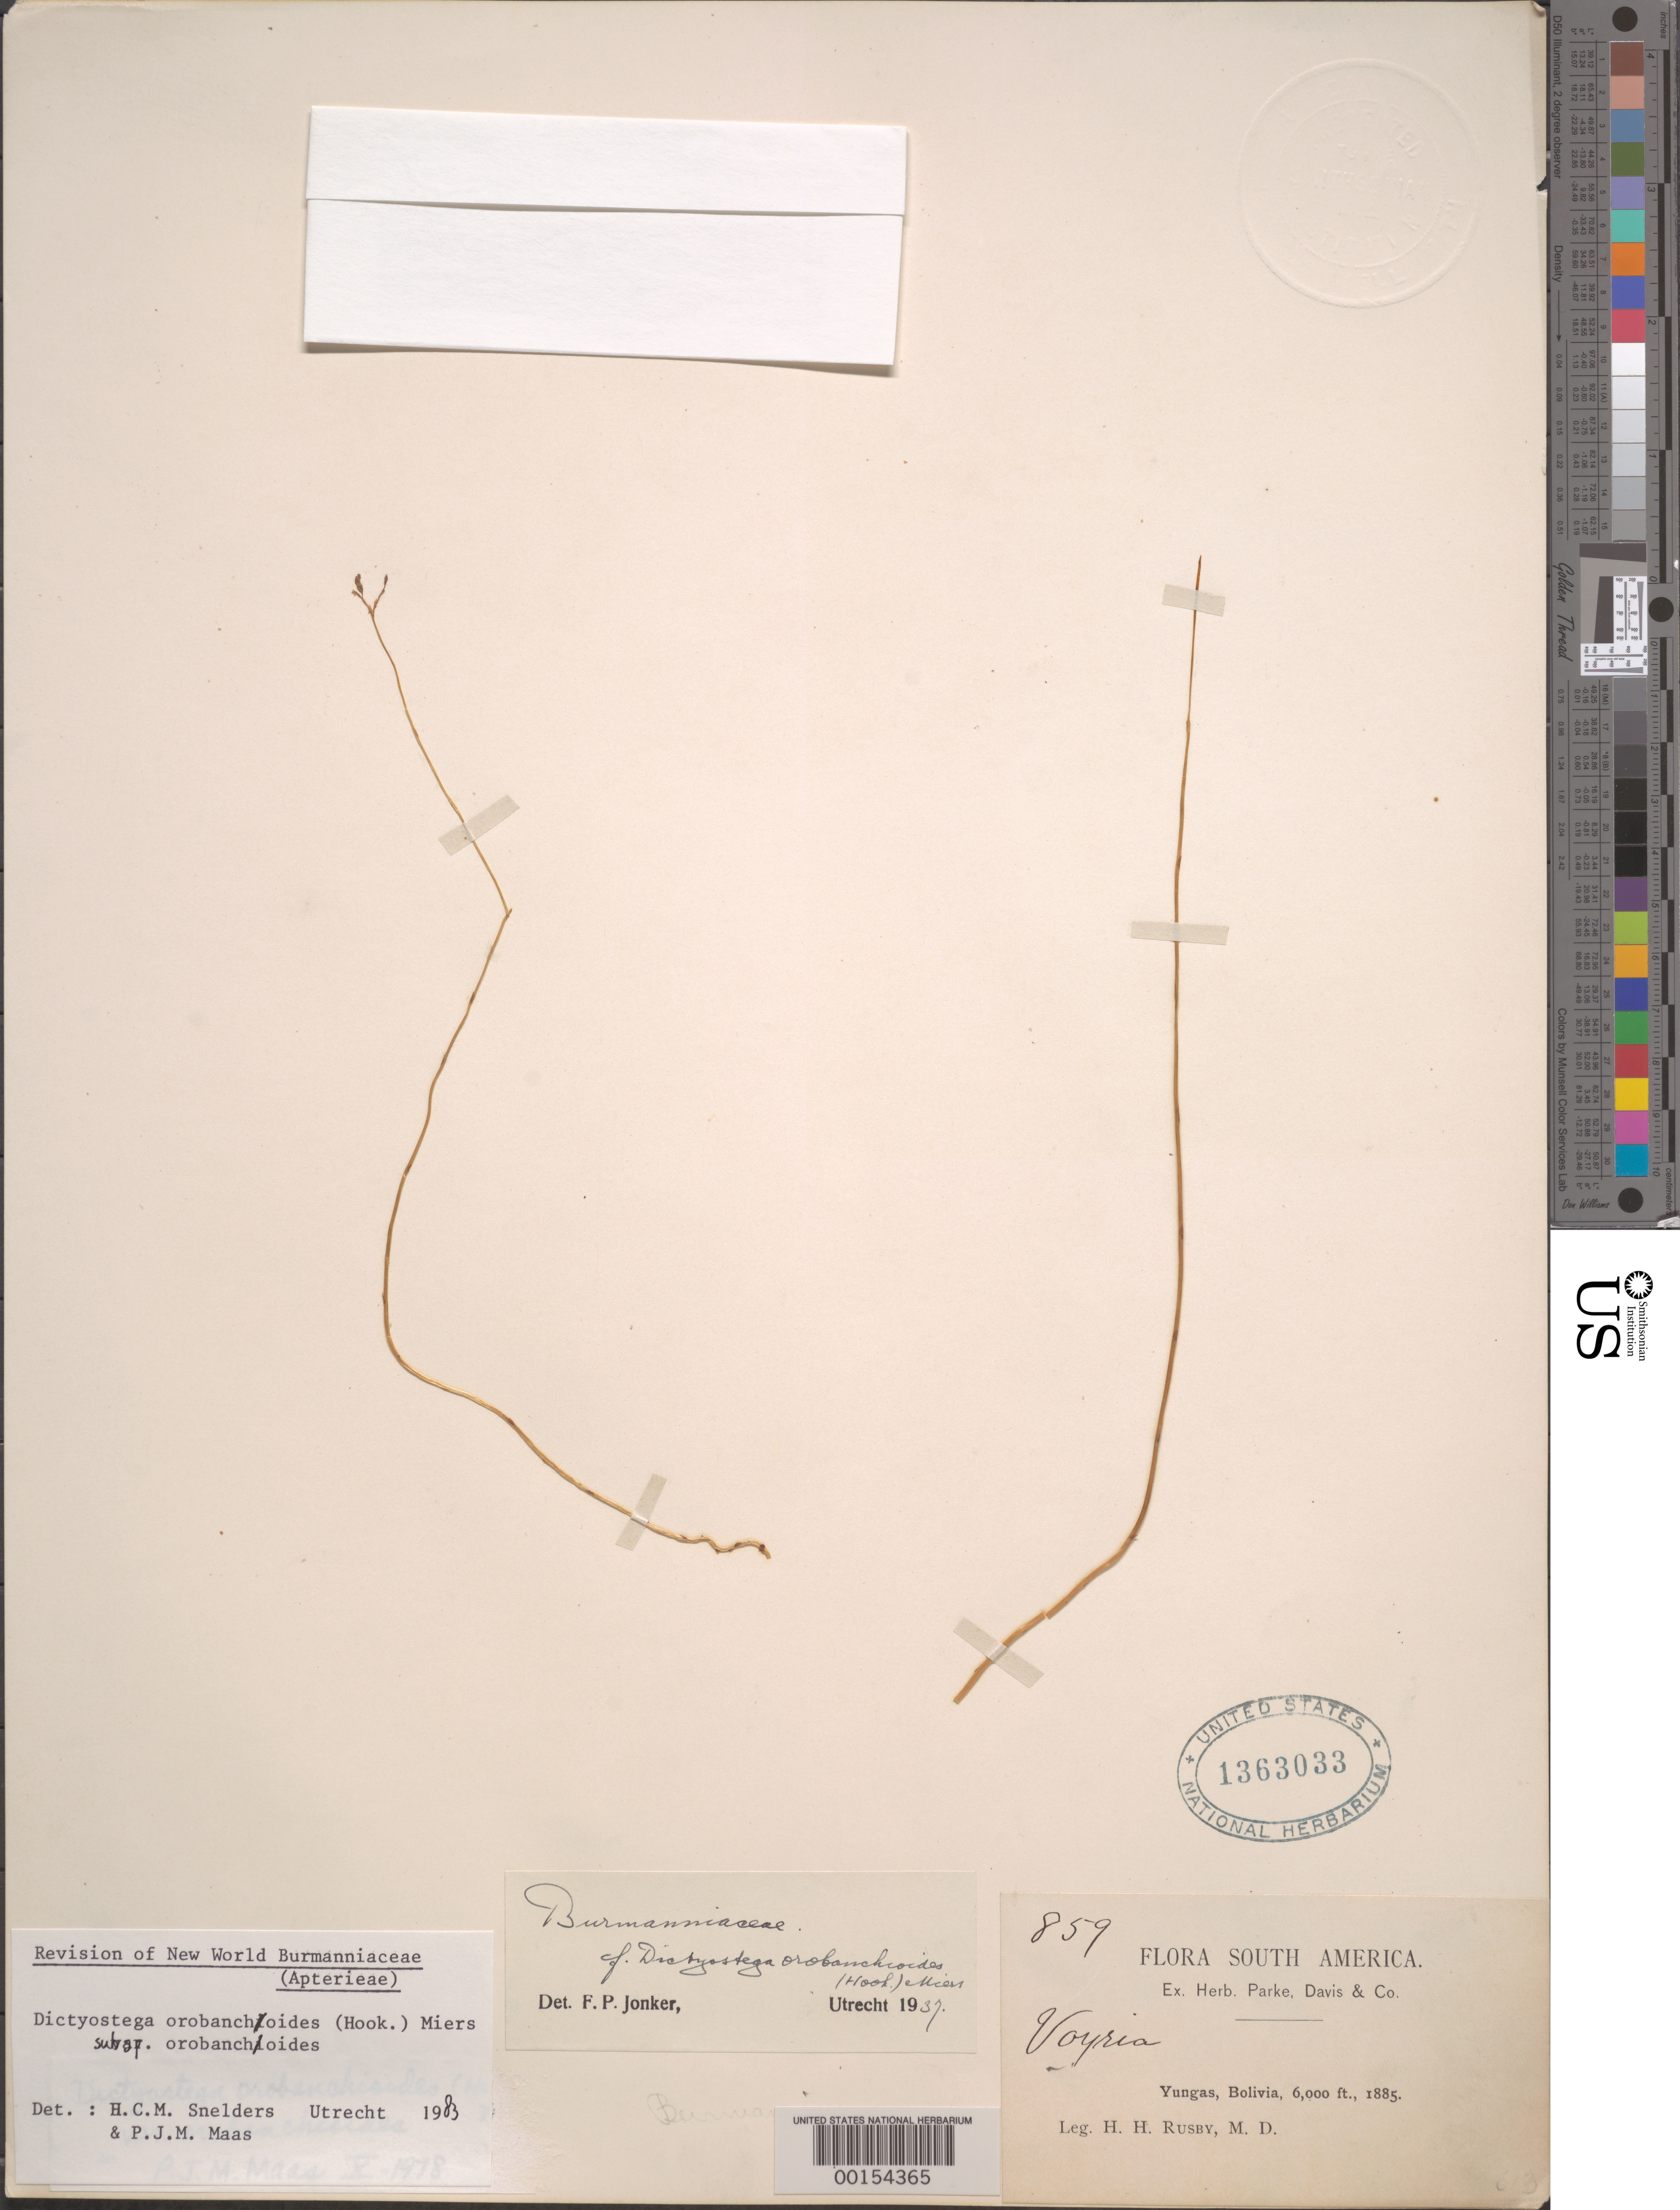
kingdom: Plantae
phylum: Tracheophyta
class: Liliopsida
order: Dioscoreales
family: Burmanniaceae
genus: Dictyostega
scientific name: Dictyostega orobanchoides subsp. orobanchoides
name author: (Hook.) Miers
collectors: H. H. Rusby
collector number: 859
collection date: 1885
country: Bolivia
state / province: La Paz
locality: Yungas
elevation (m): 1829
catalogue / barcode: US 1363033